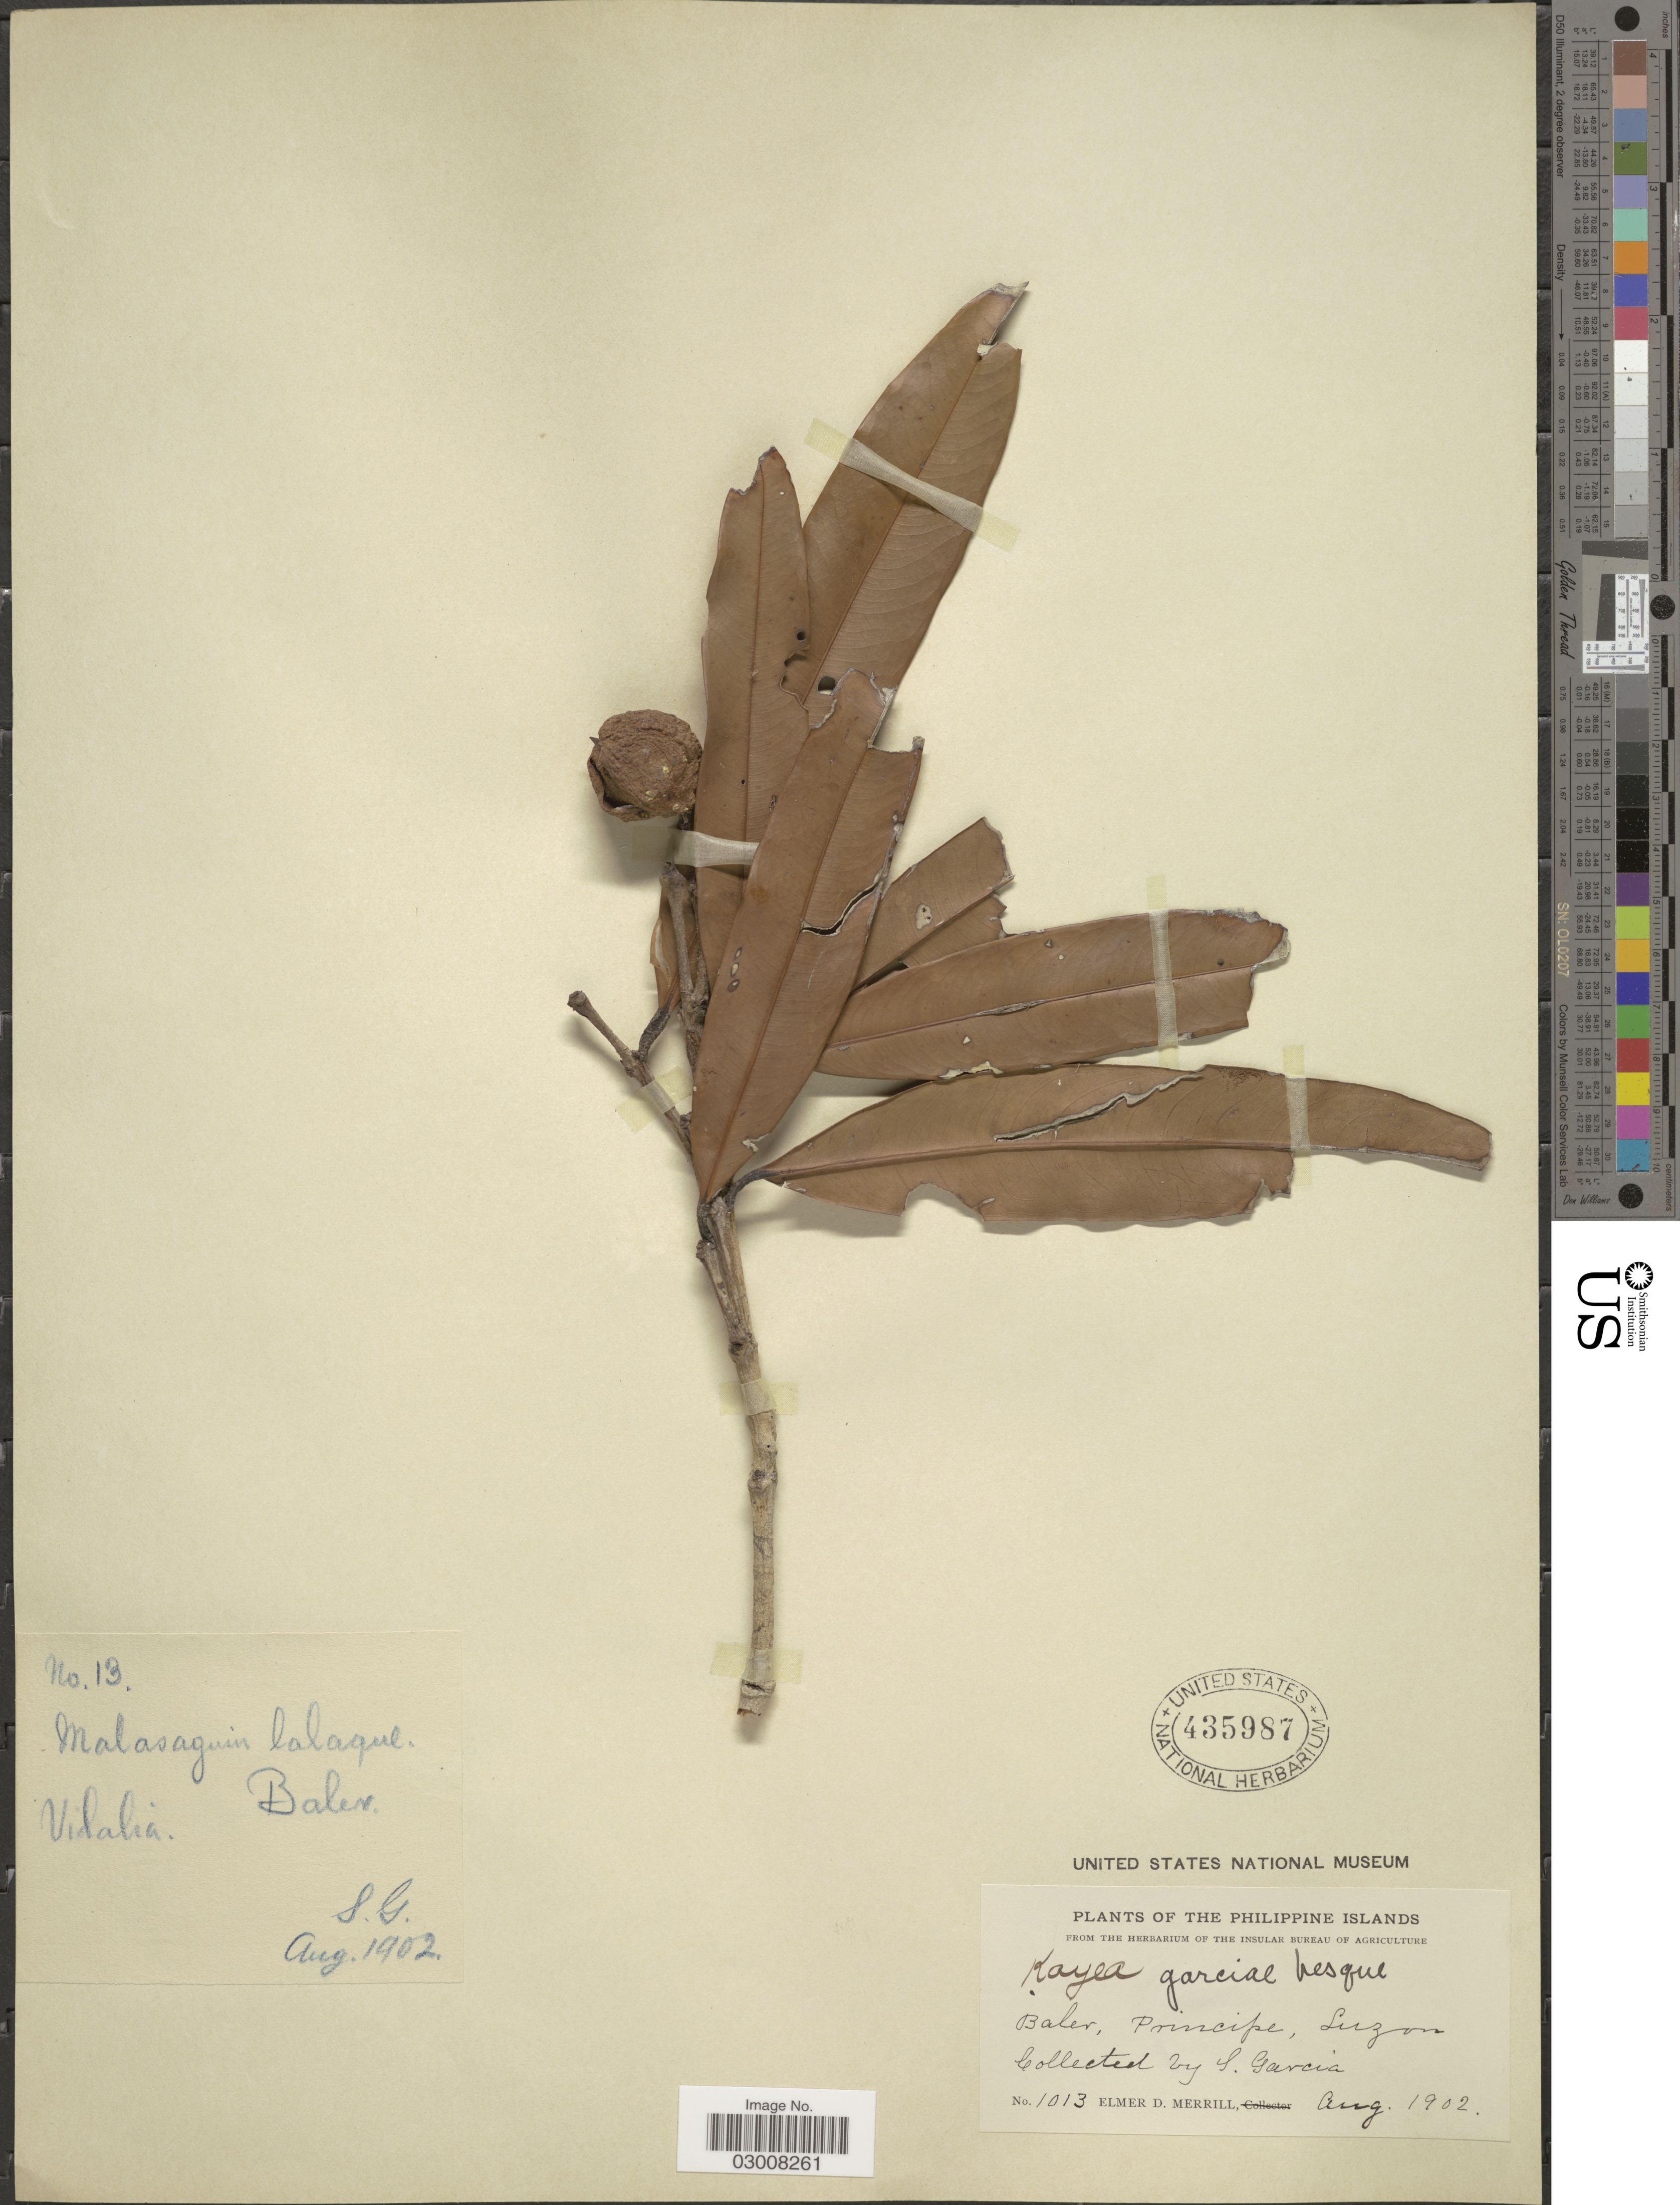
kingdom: Plantae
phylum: Tracheophyta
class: Magnoliopsida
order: Malpighiales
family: Calophyllaceae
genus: Kayea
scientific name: Kayea garciae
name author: Vesque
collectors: S. Garcia & E. D. Merrill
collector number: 1013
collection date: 1902-08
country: Philippines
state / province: Central Luzon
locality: Baler, Principe, Luzon.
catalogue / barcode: US 435987